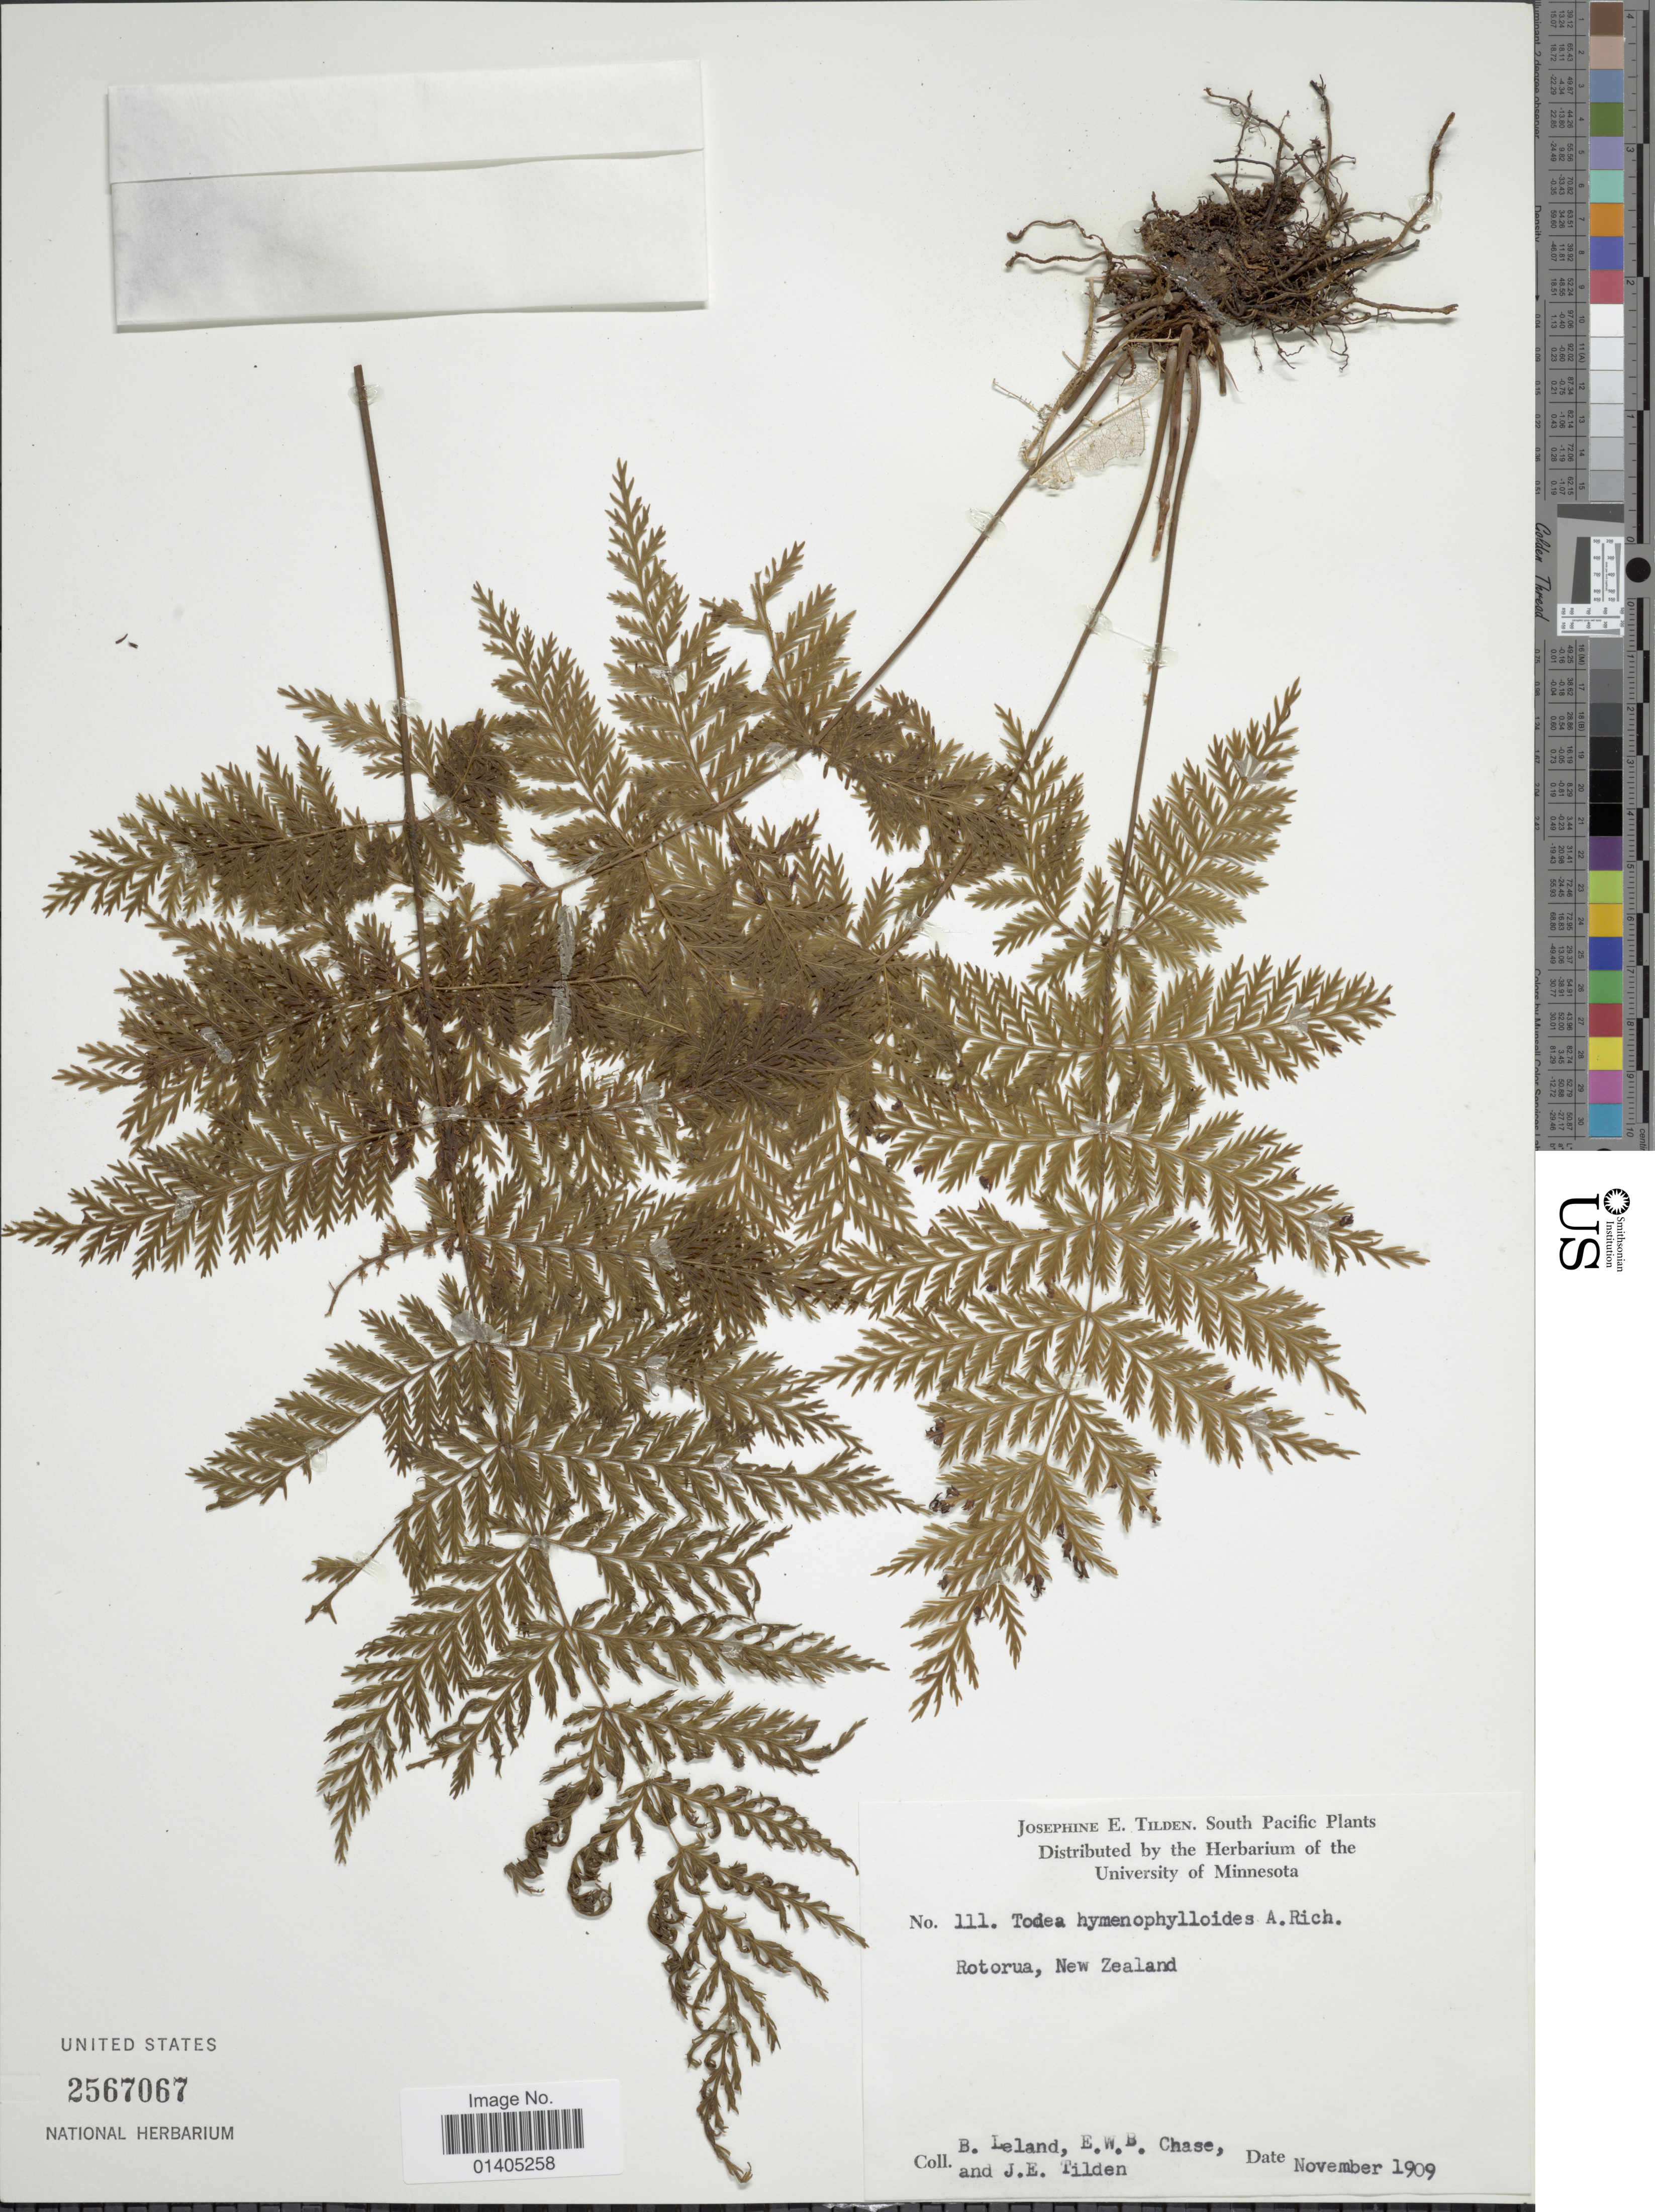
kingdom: Plantae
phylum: Tracheophyta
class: Polypodiopsida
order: Osmundales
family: Osmundaceae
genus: Leptopteris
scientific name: Leptopteris hymenophylloides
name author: (A. Rich.) C. Presl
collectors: B. Leland, E. W. Chase & J. E. Tilden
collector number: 111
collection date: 1909-11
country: New Zealand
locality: Rotorua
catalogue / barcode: US 2567067